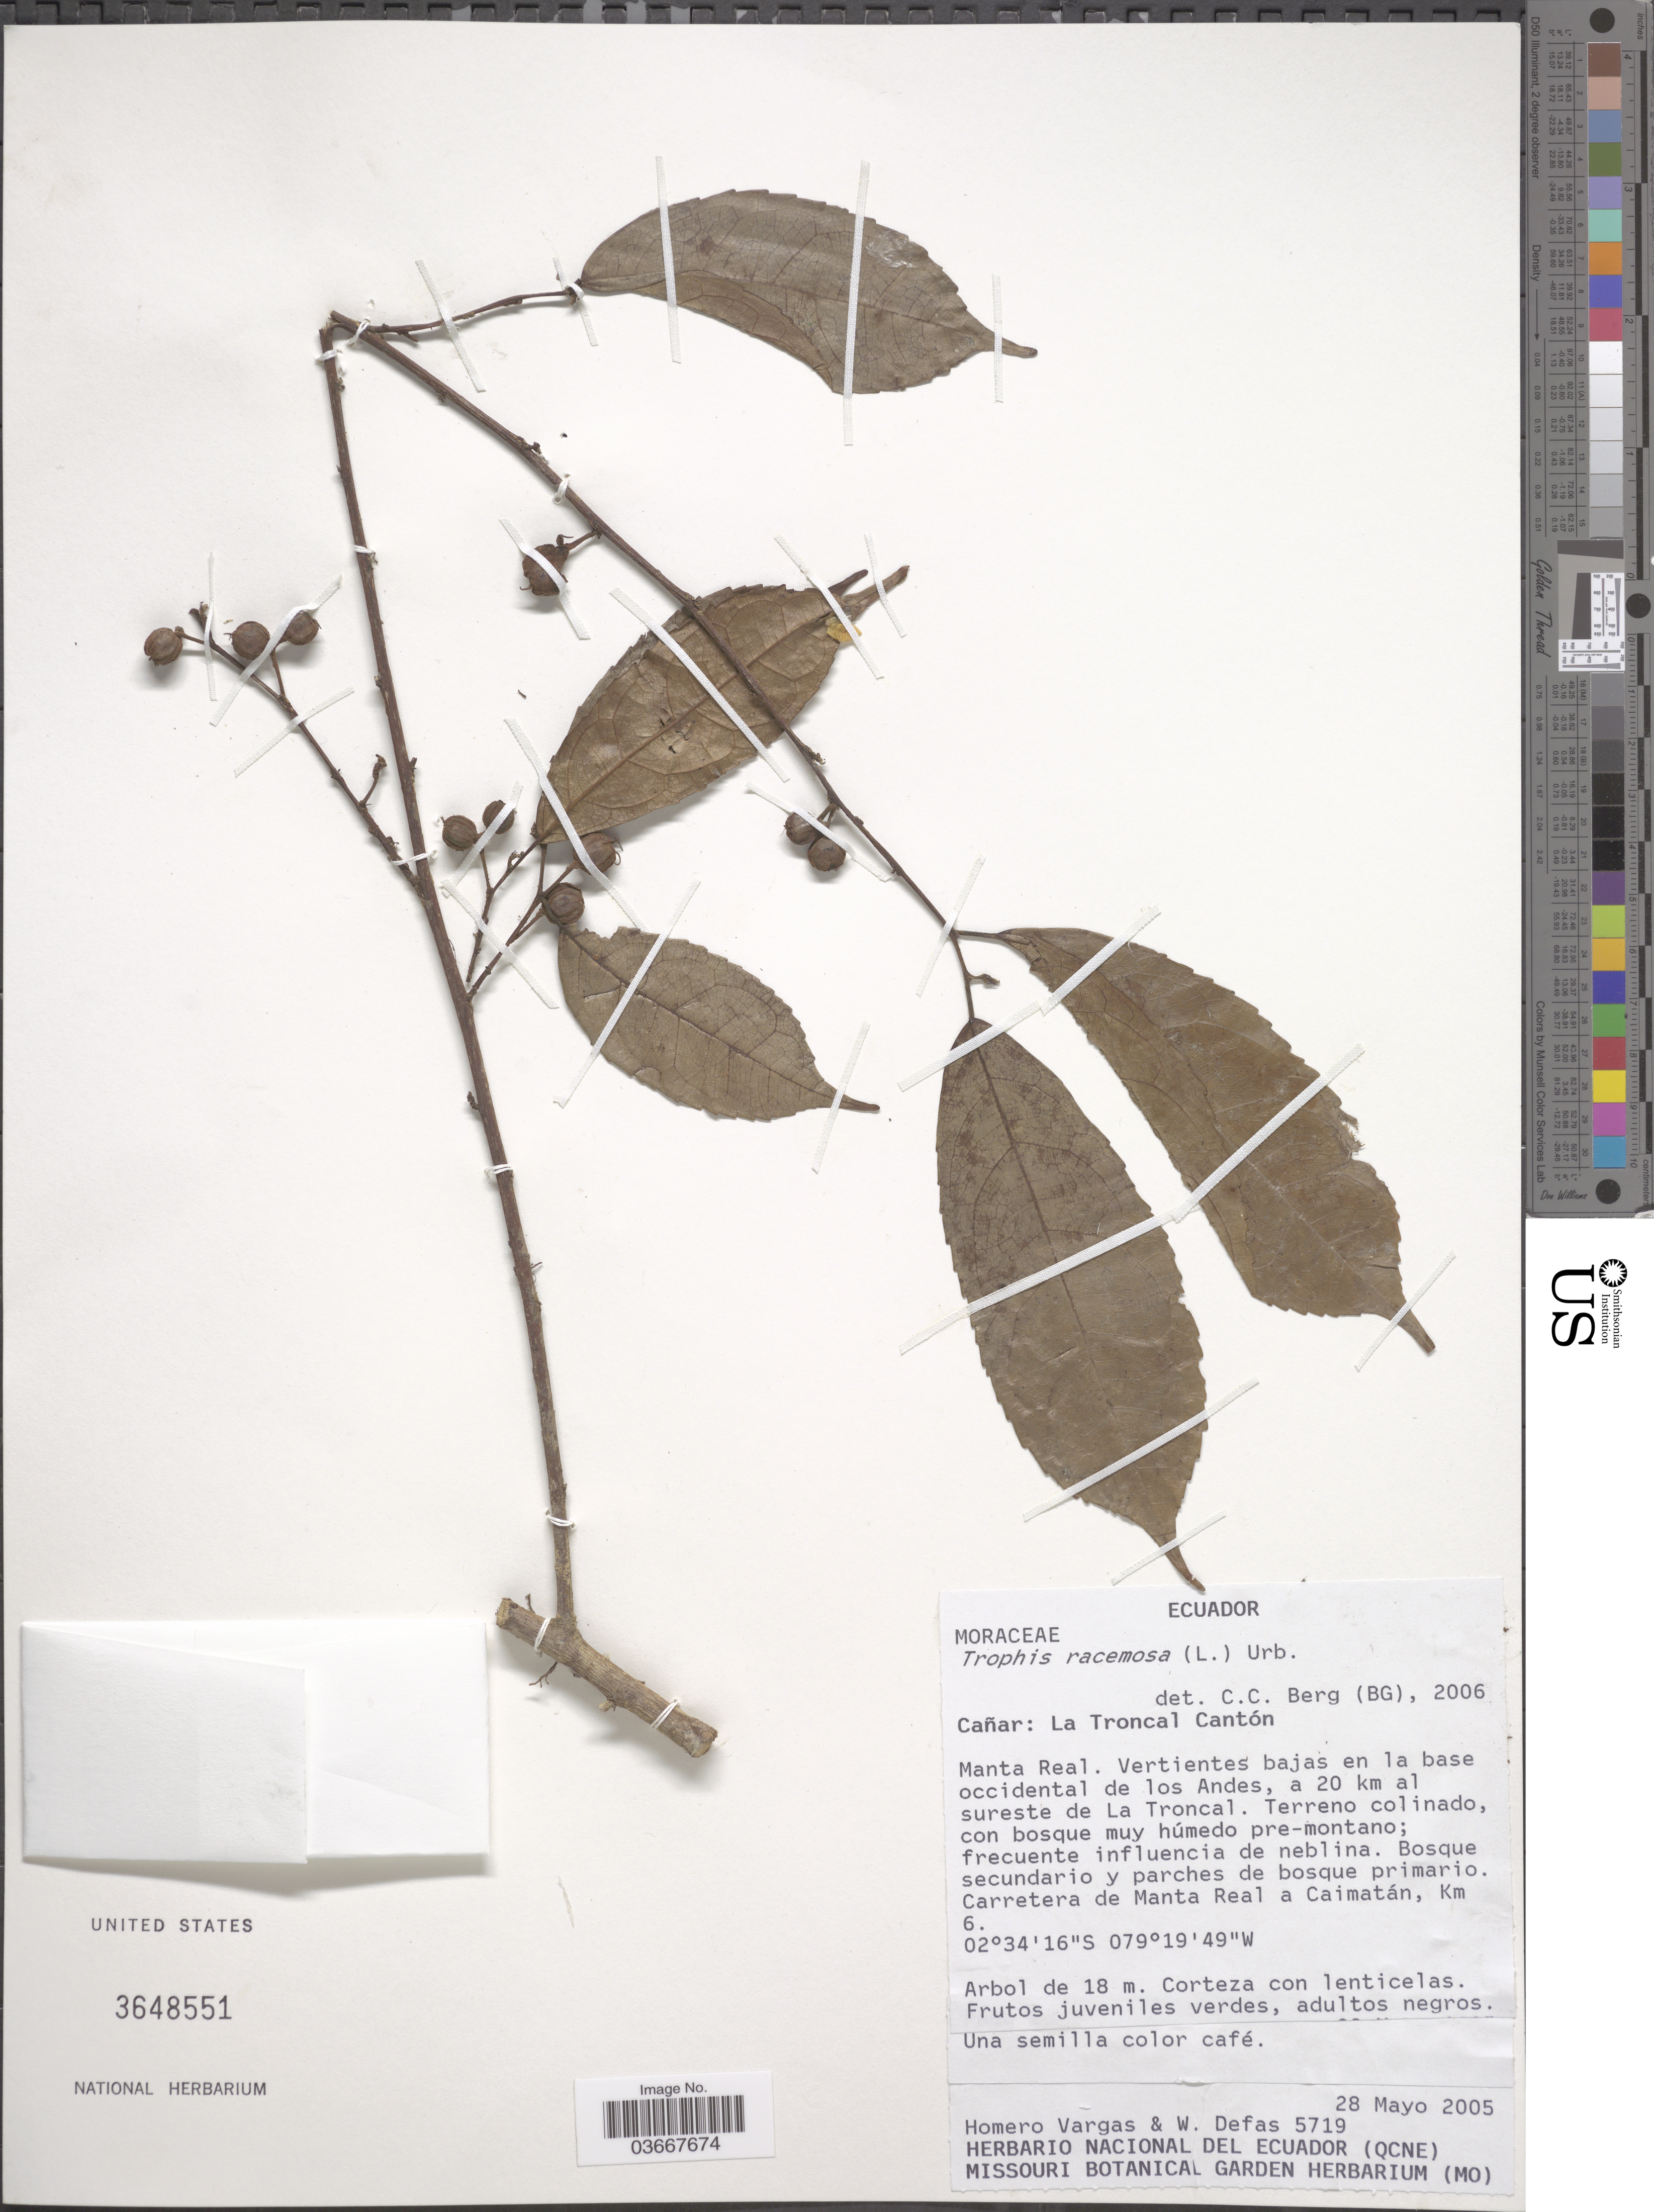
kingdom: Plantae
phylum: Tracheophyta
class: Magnoliopsida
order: Rosales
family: Moraceae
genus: Trophis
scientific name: Trophis racemosa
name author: (L.) Urb.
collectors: H. Vargas & W. Defas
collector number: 5719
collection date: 2005-05-28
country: Ecuador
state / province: Cañar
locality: La Troncal Cantón. Manta Real. Vertientes bajas en la base occidental de los Andes, a 20 km al sureste de La Troncal. Carretera de Manta Real a Caimatán, Km 6.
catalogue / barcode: US 3648551